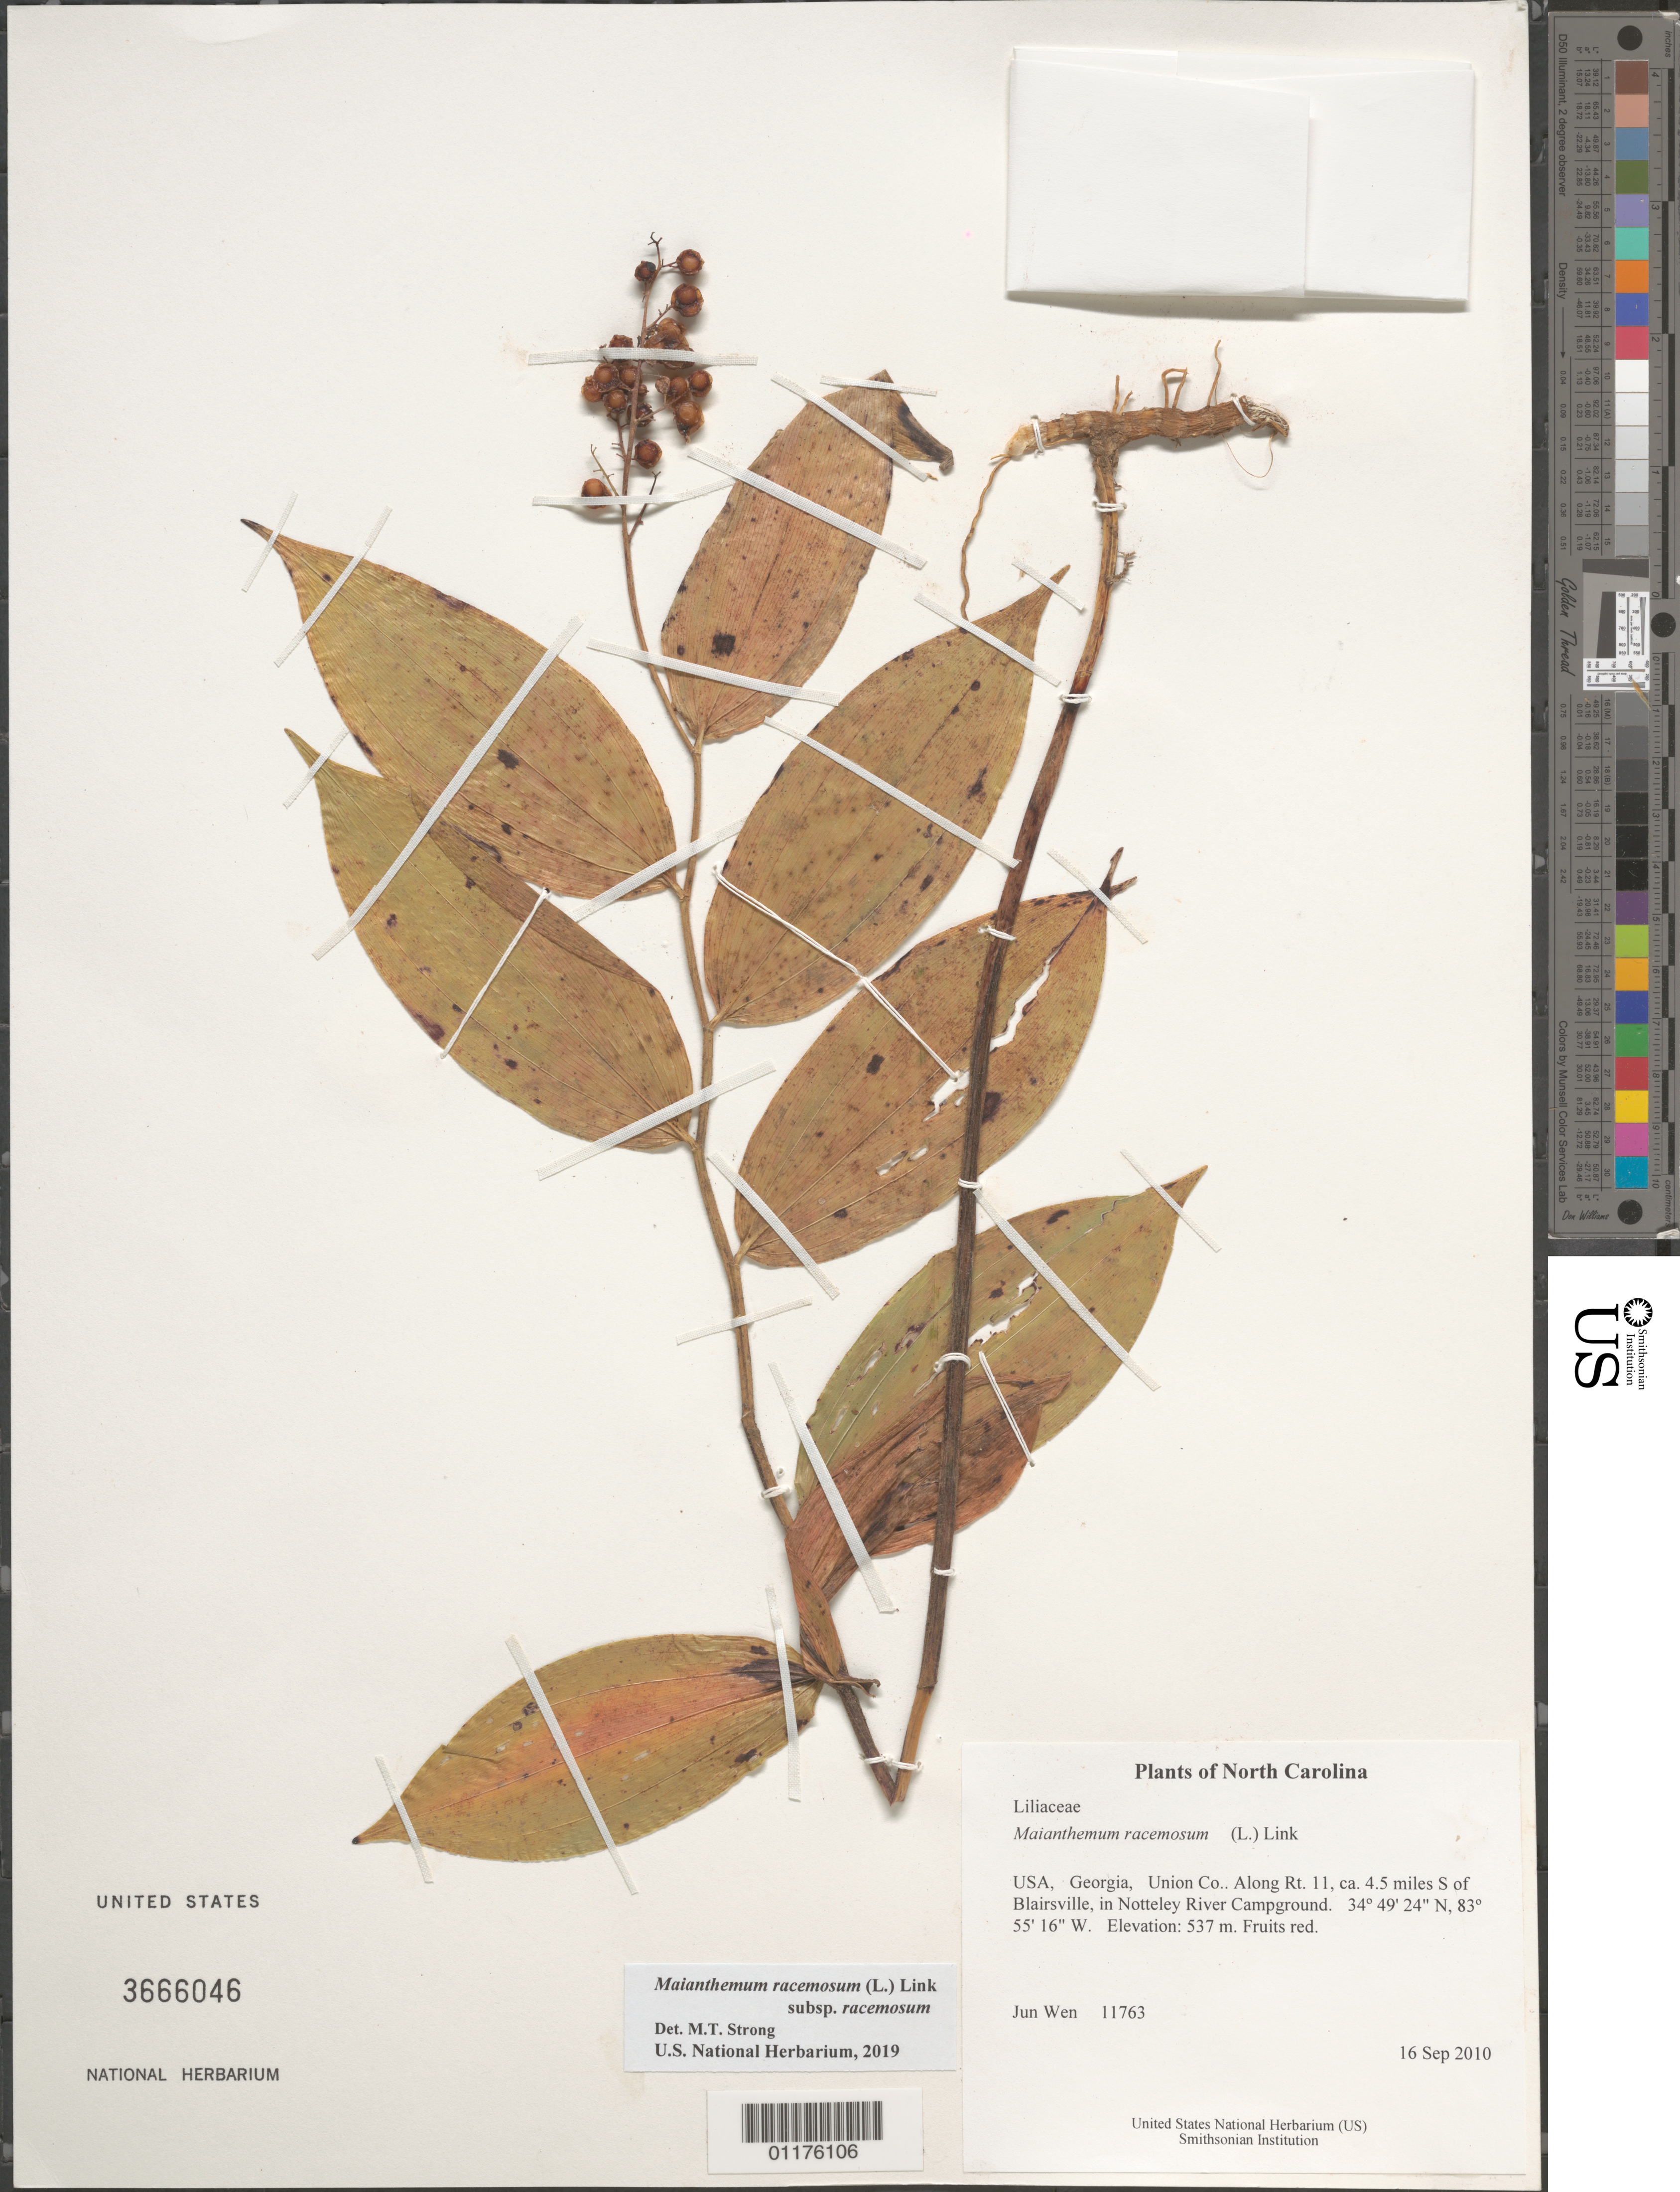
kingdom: Plantae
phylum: Tracheophyta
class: Liliopsida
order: Asparagales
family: Asparagaceae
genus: Maianthemum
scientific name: Maianthemum racemosum subsp. racemosum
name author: (L.) Link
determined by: Strong, Mark T., (BOT), Smithsonian Institution - National Museum of Natural History (UNITED STATES)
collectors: J. Wen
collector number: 11763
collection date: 2010-09-16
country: United States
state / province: Georgia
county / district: Union Co.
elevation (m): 537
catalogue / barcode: US 3666046